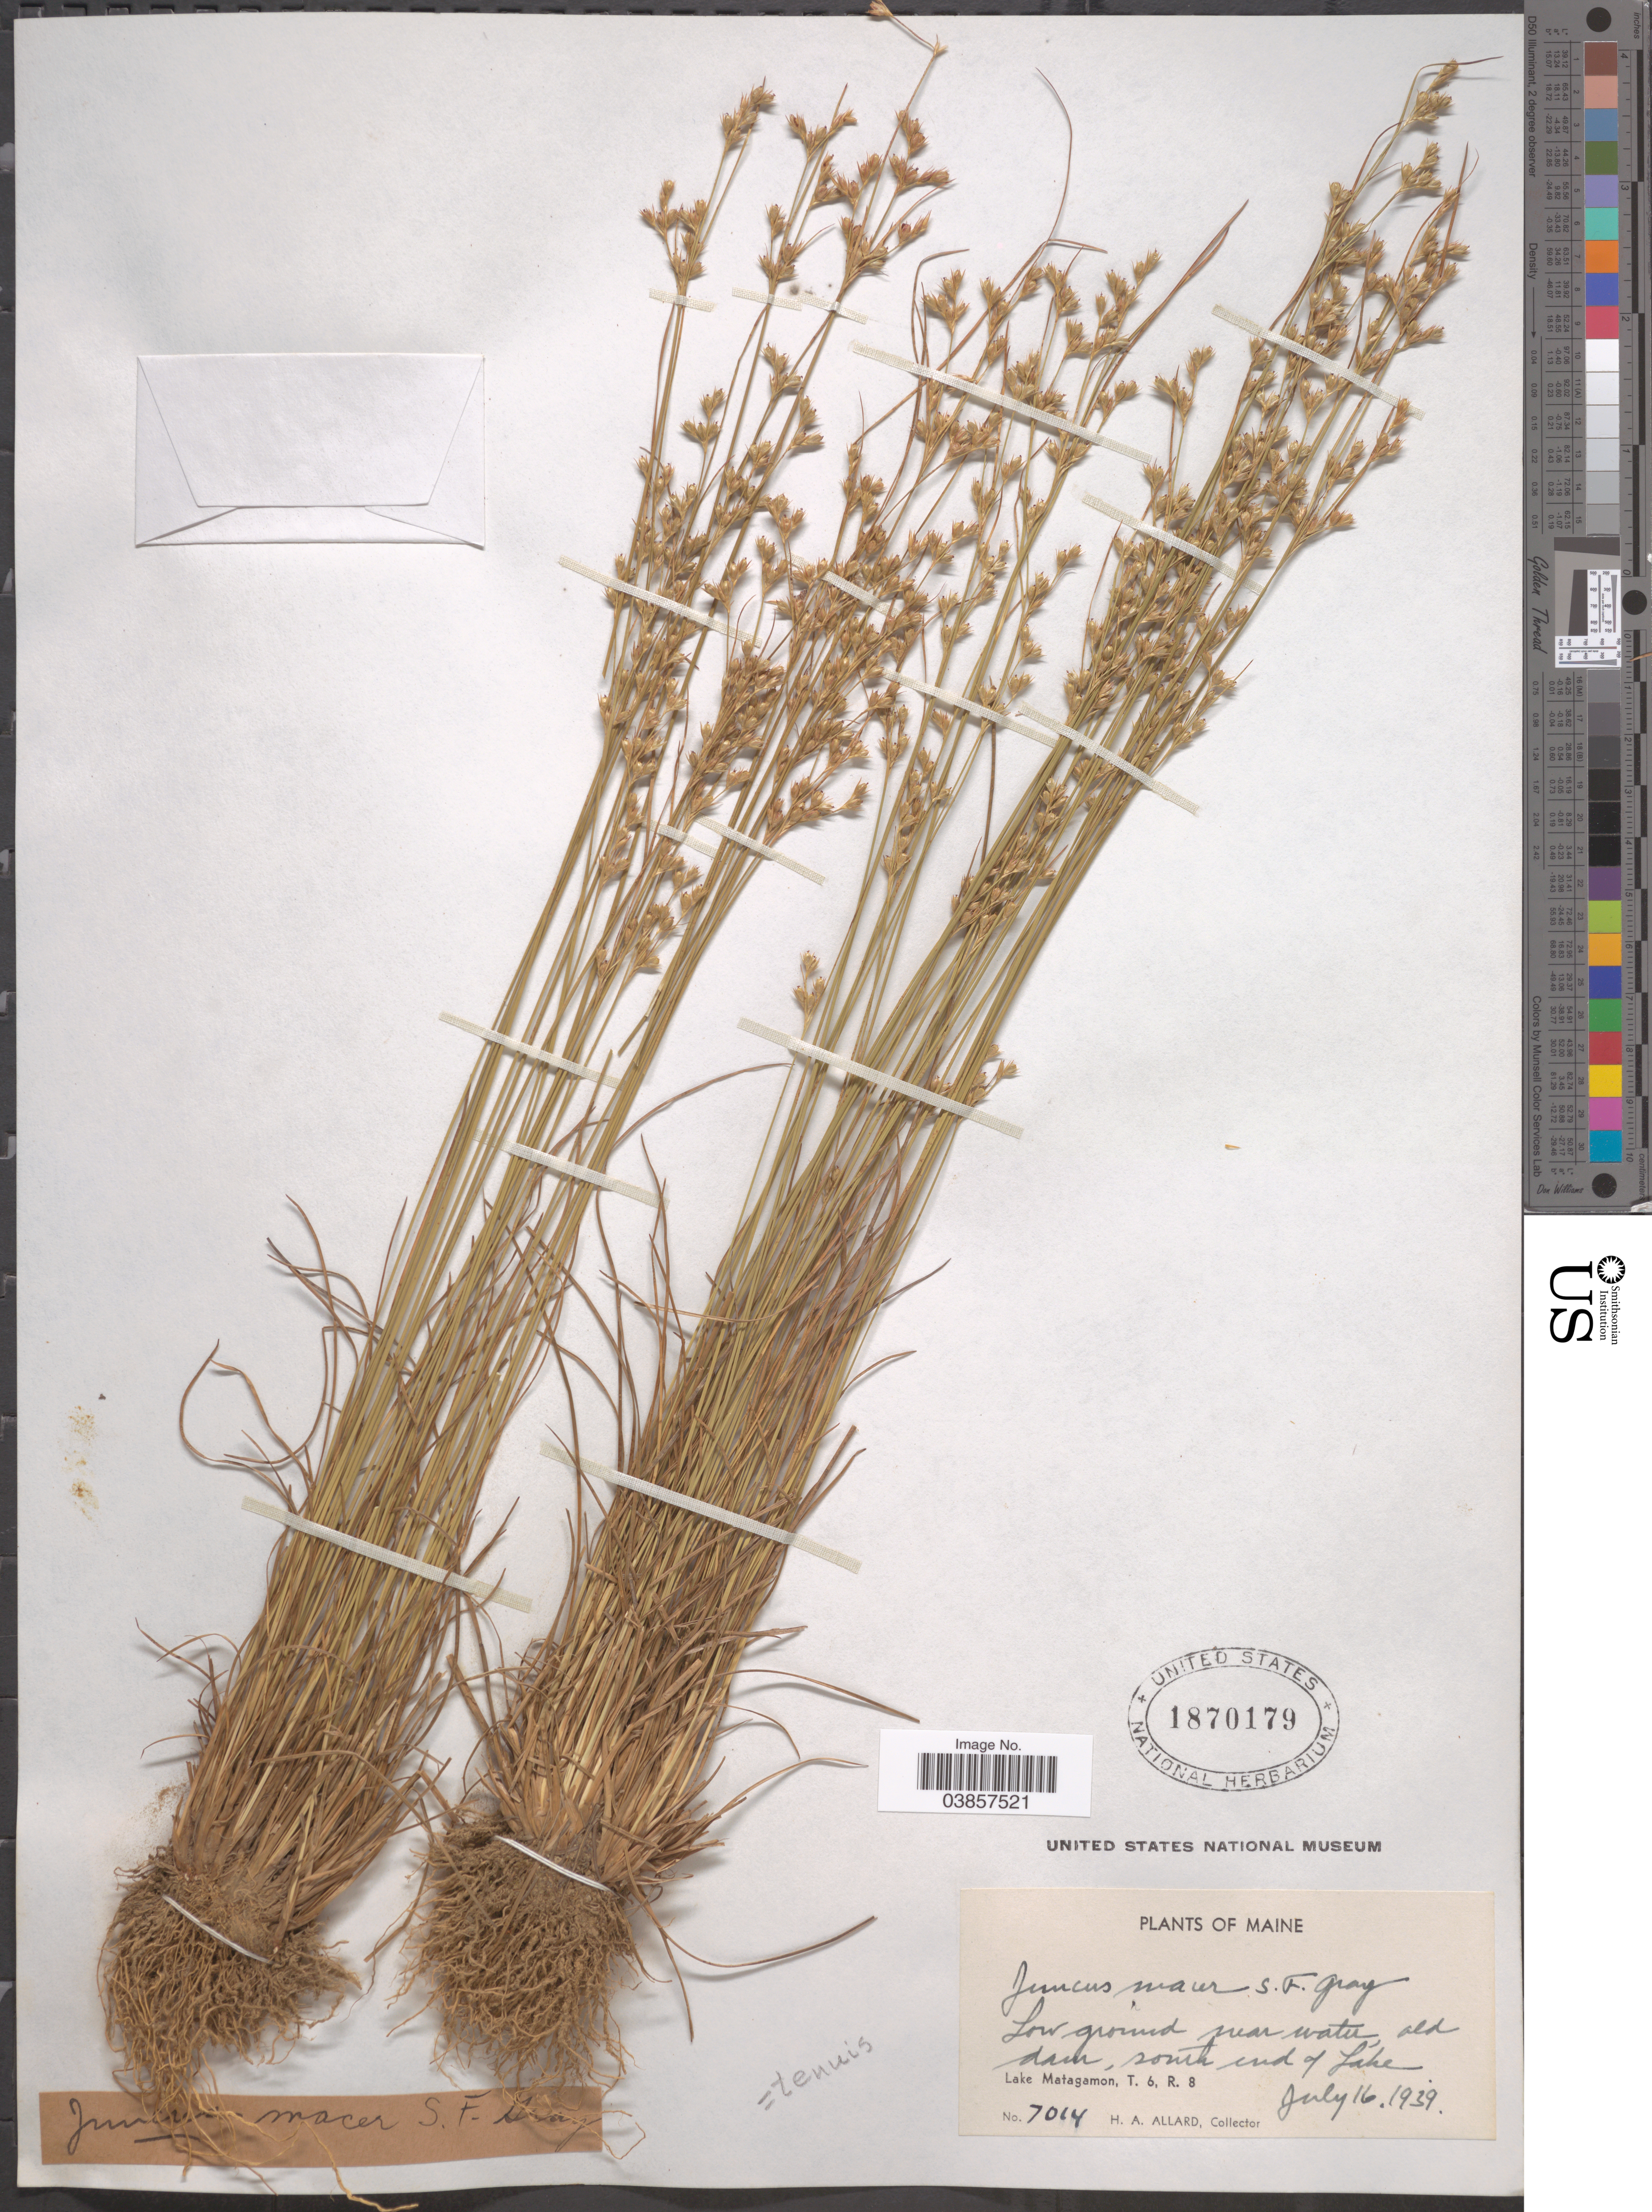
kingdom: Plantae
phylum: Tracheophyta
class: Liliopsida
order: Poales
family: Juncaceae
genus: Juncus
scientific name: Juncus tenuis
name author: Willd.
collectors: H. A. Allard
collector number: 7014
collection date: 1939-07-16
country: United States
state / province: Maine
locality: South end of Lake. Lake Matagamon, T. 6, R. 8.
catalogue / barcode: US 1870179